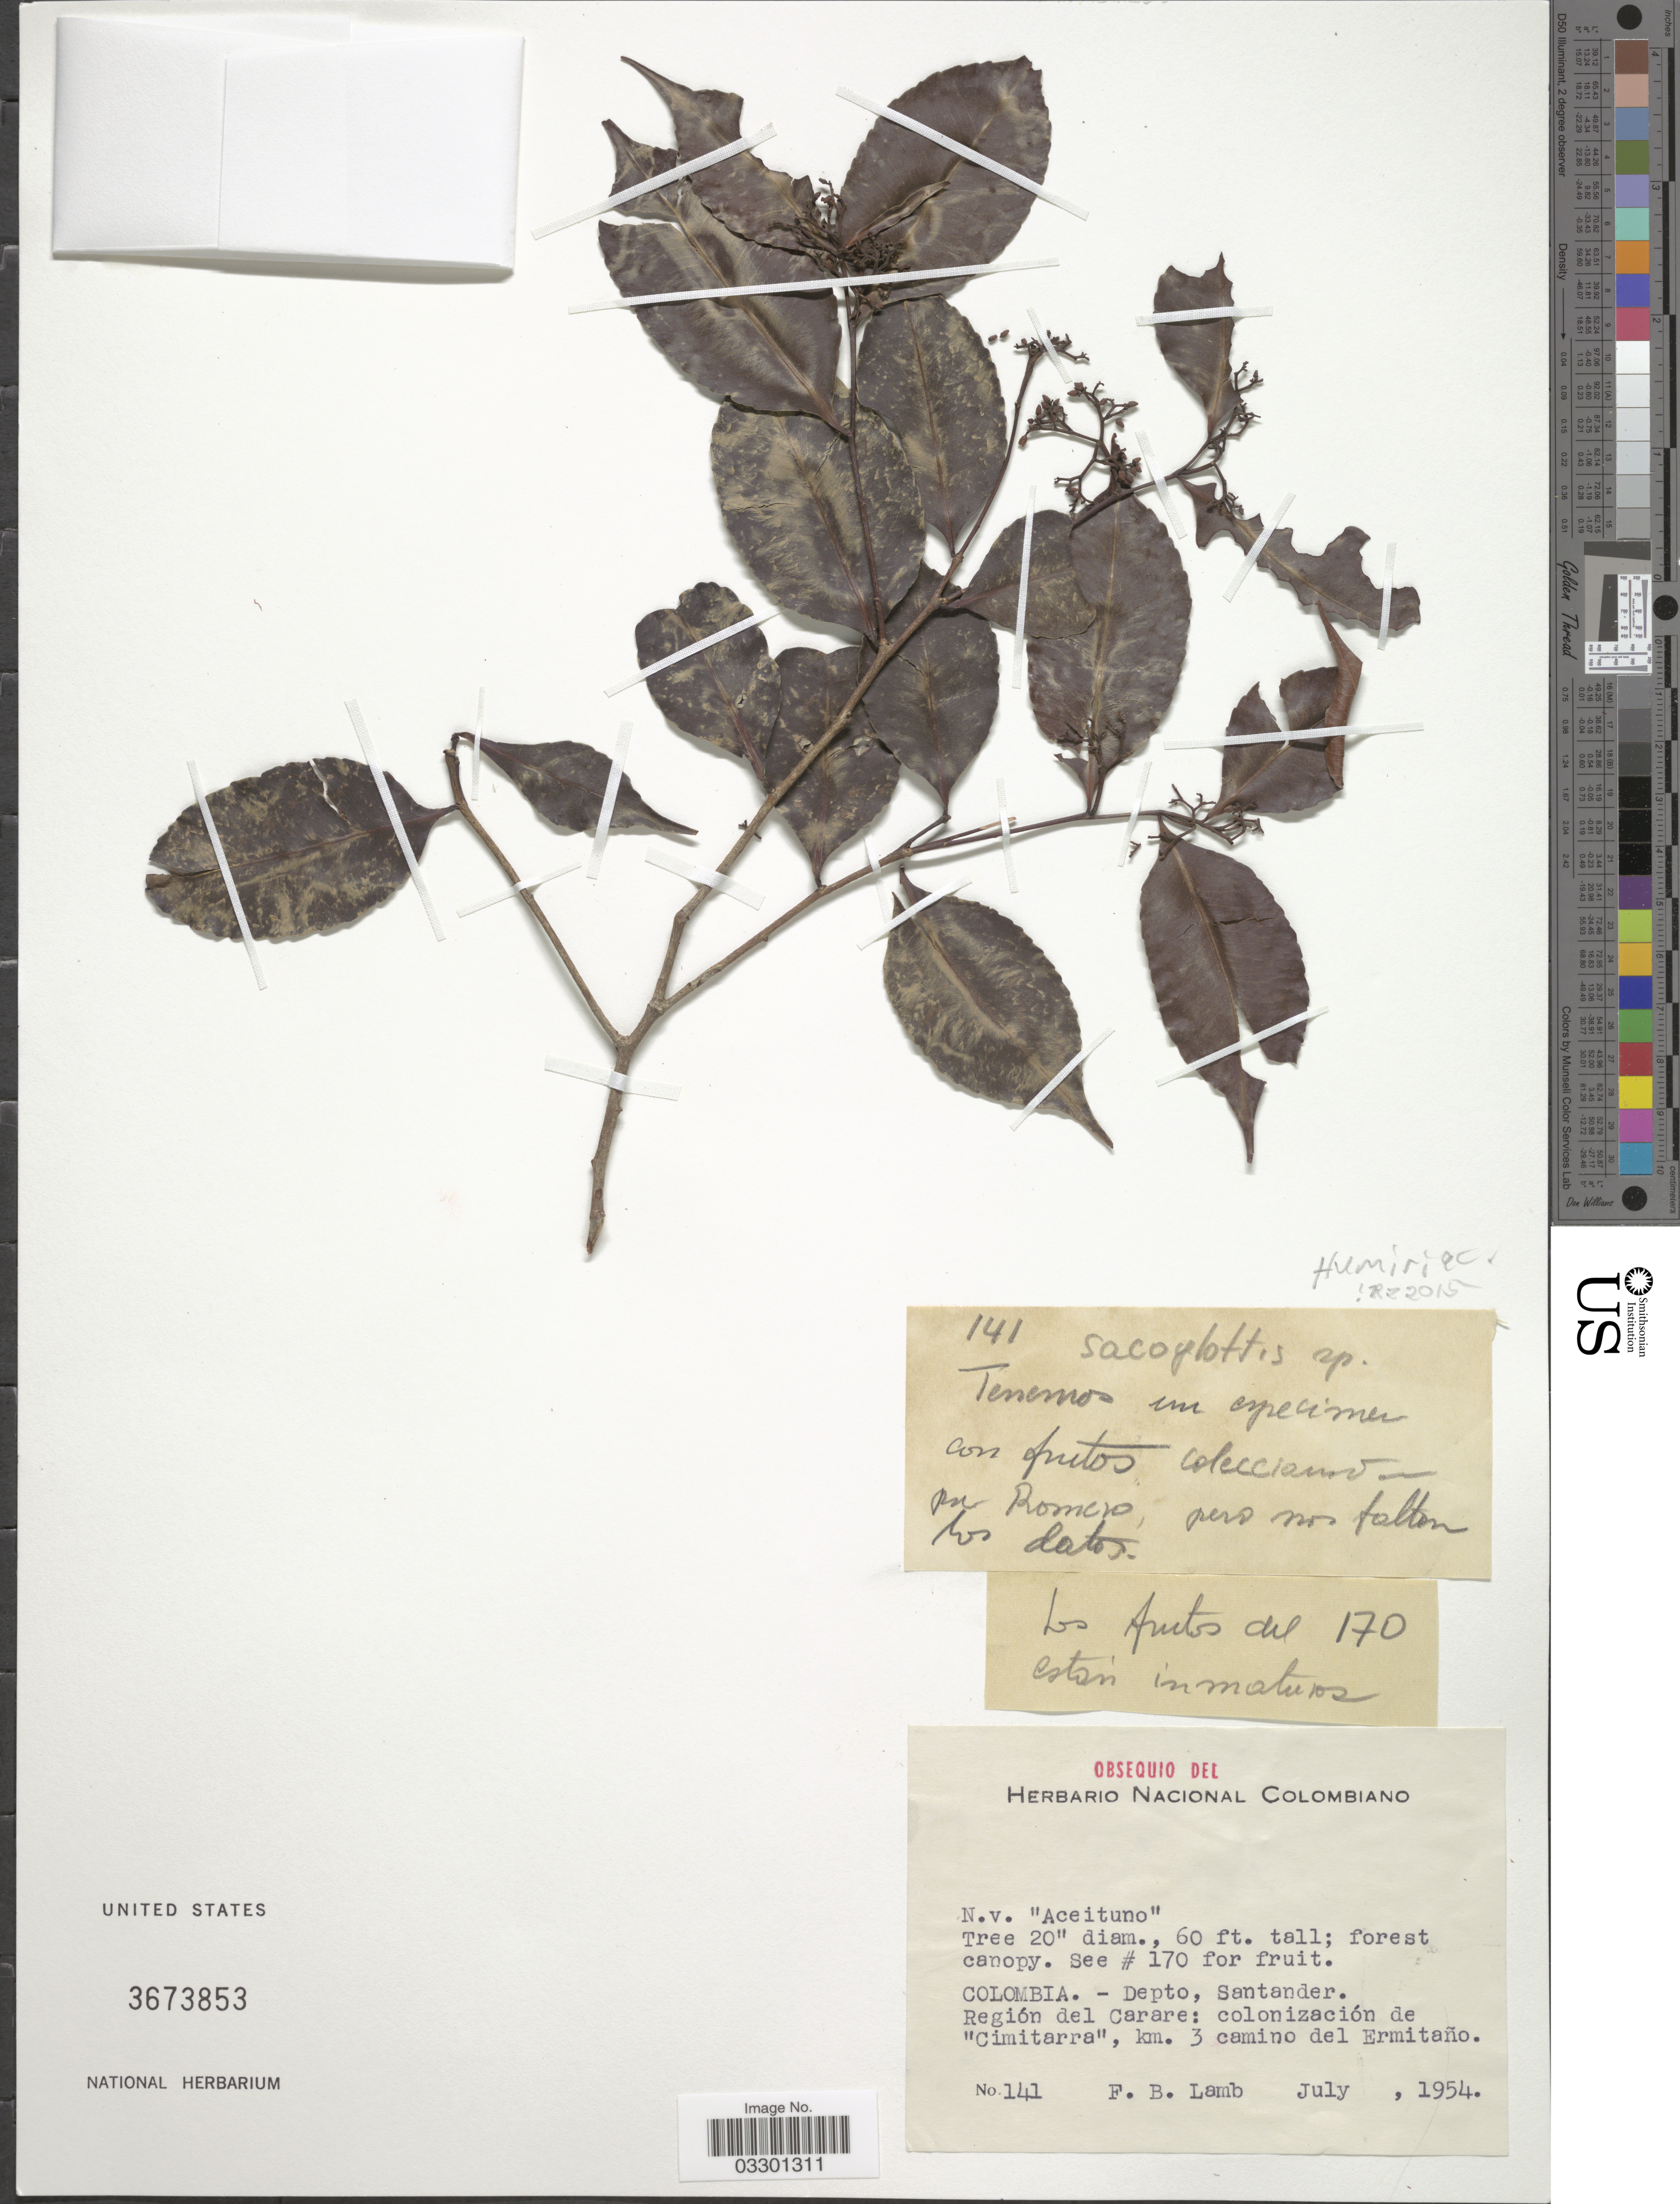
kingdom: Plantae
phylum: Tracheophyta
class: Magnoliopsida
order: Malpighiales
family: Humiriaceae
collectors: F. B. Lamb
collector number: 141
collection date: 1954-07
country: Colombia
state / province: Santander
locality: Depto, Santander. Región del Carare; colonización de "Cimitarra", km. 3 camino del Ermitaño.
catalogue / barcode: US 3673853